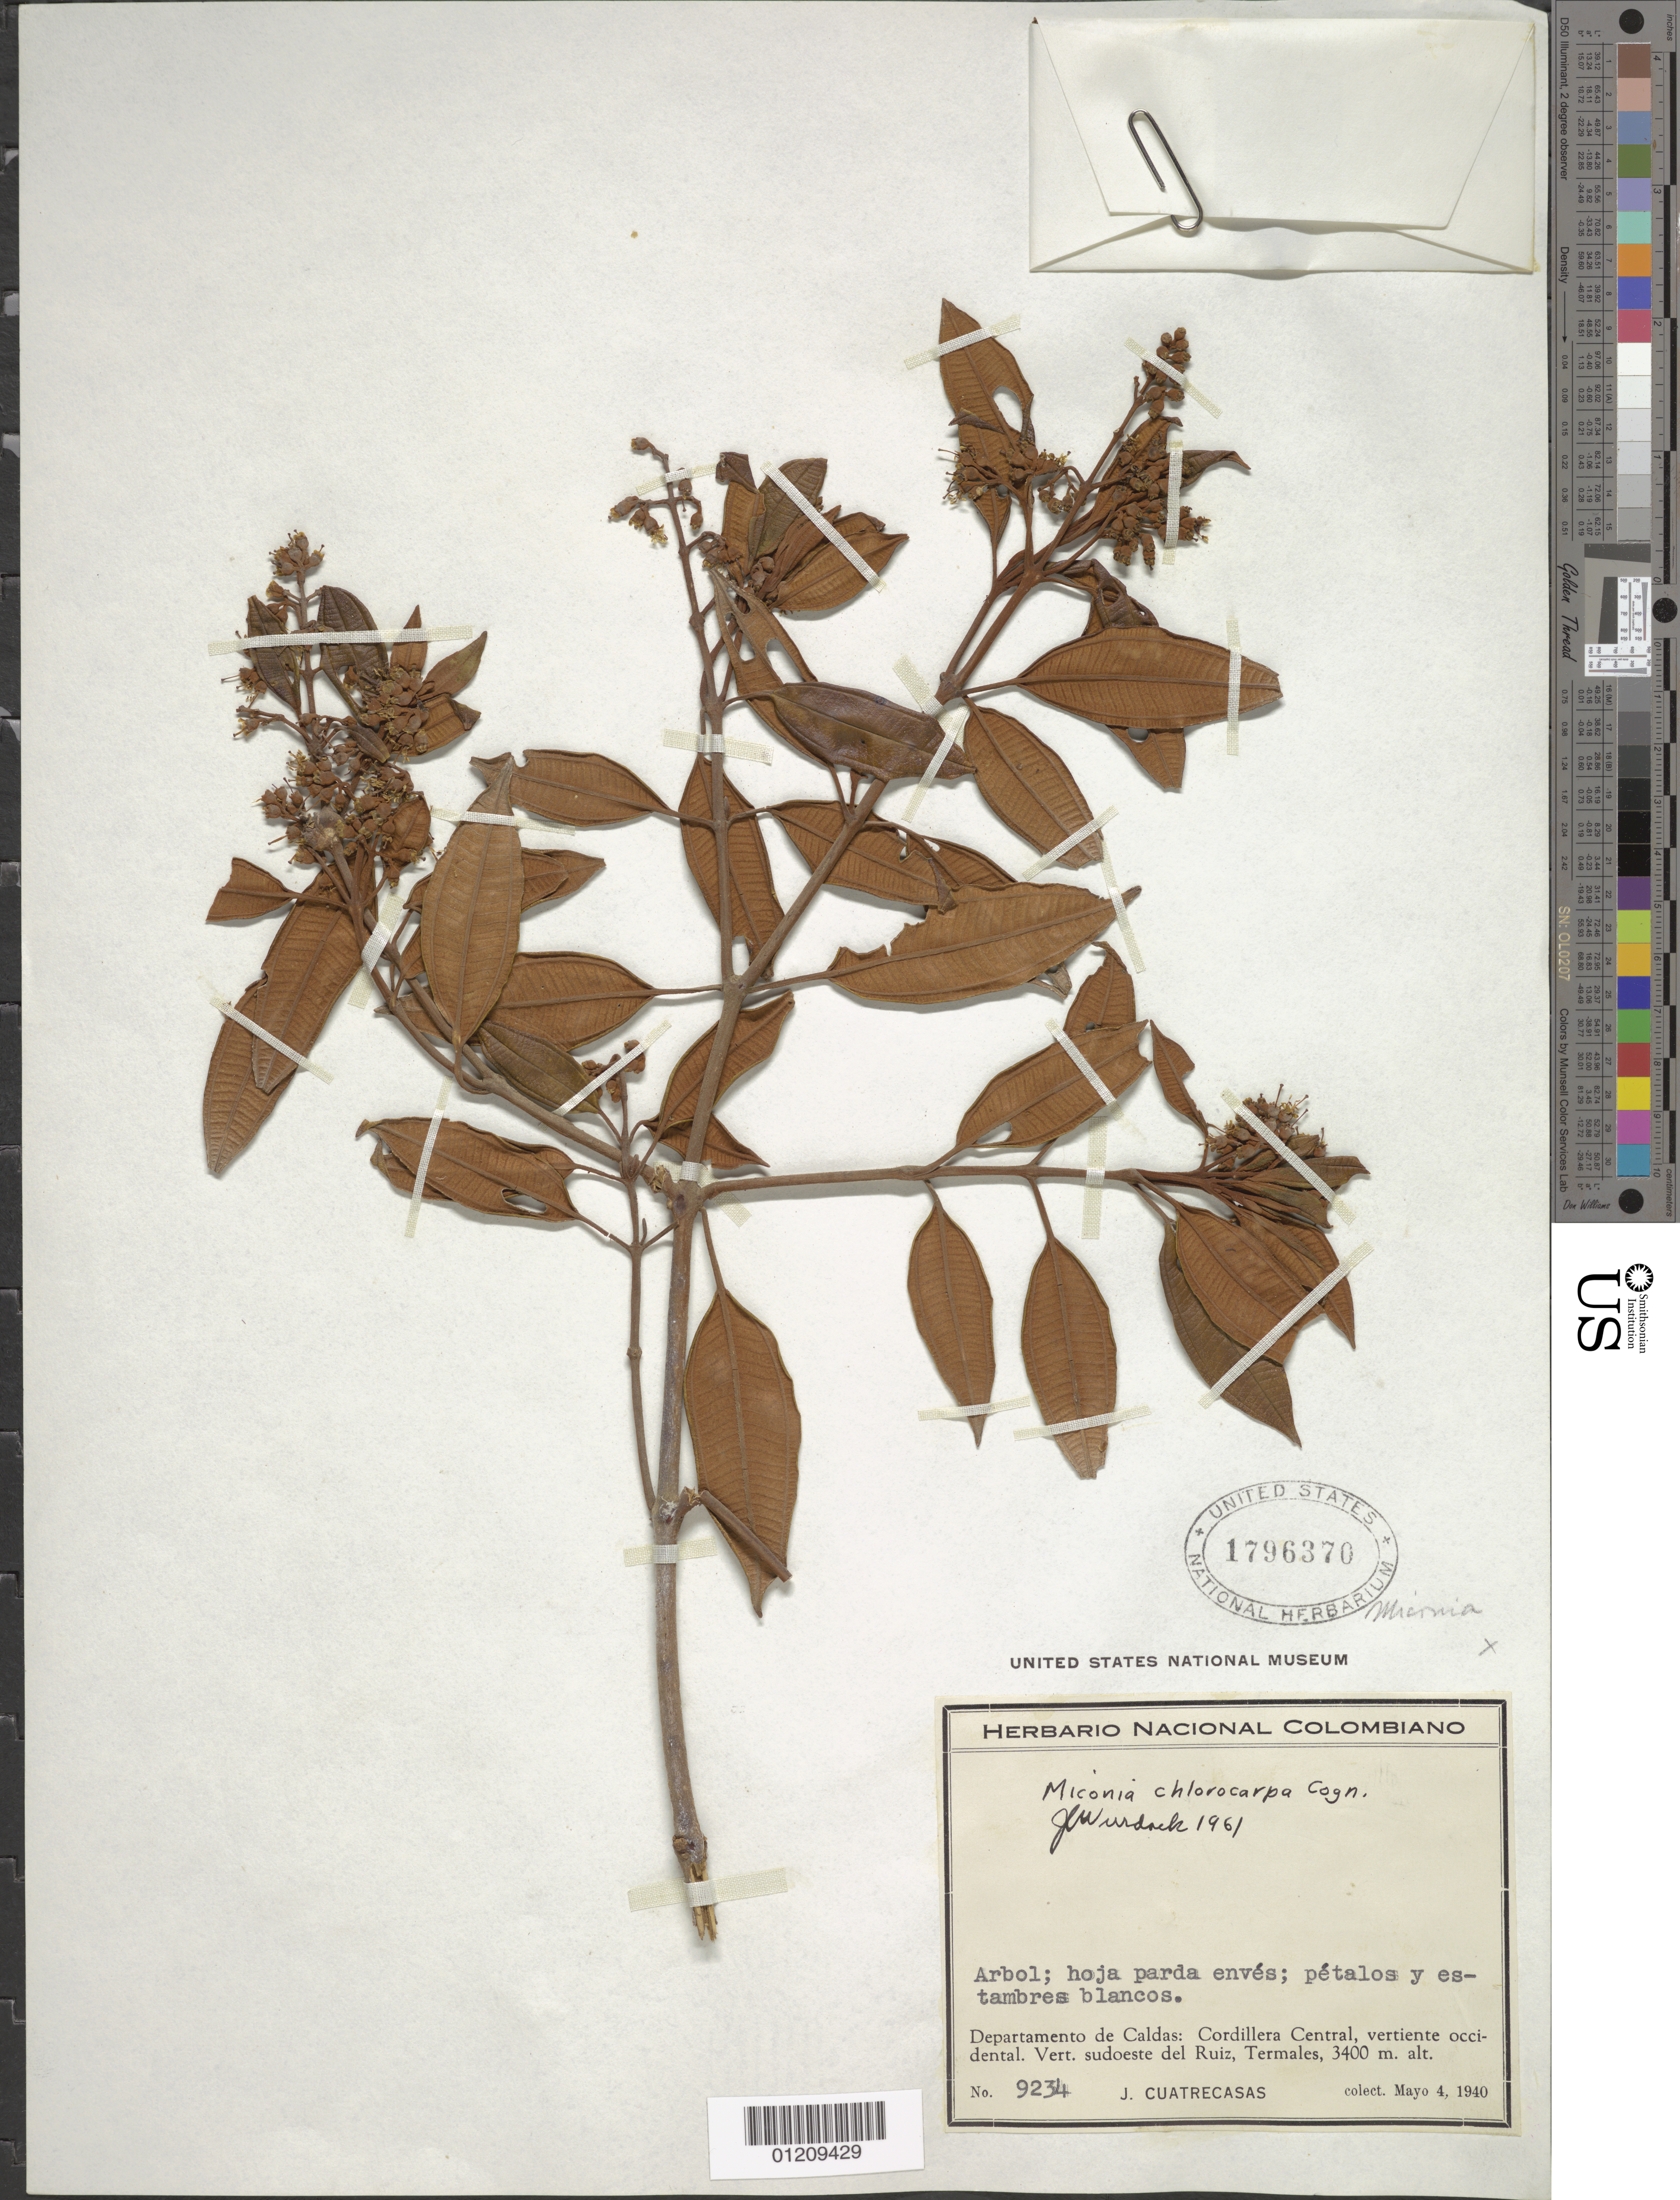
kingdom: Plantae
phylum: Tracheophyta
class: Magnoliopsida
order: Myrtales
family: Melastomataceae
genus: Miconia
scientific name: Miconia chlorocarpa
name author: Cogn.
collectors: J. Cuatrecasas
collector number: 9234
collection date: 1940-05-04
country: Colombia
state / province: Caldas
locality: Cordillera central, vertiente occidental. Vert. sudoeste del Ruiz, Termales.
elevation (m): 3400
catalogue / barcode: US 1796370